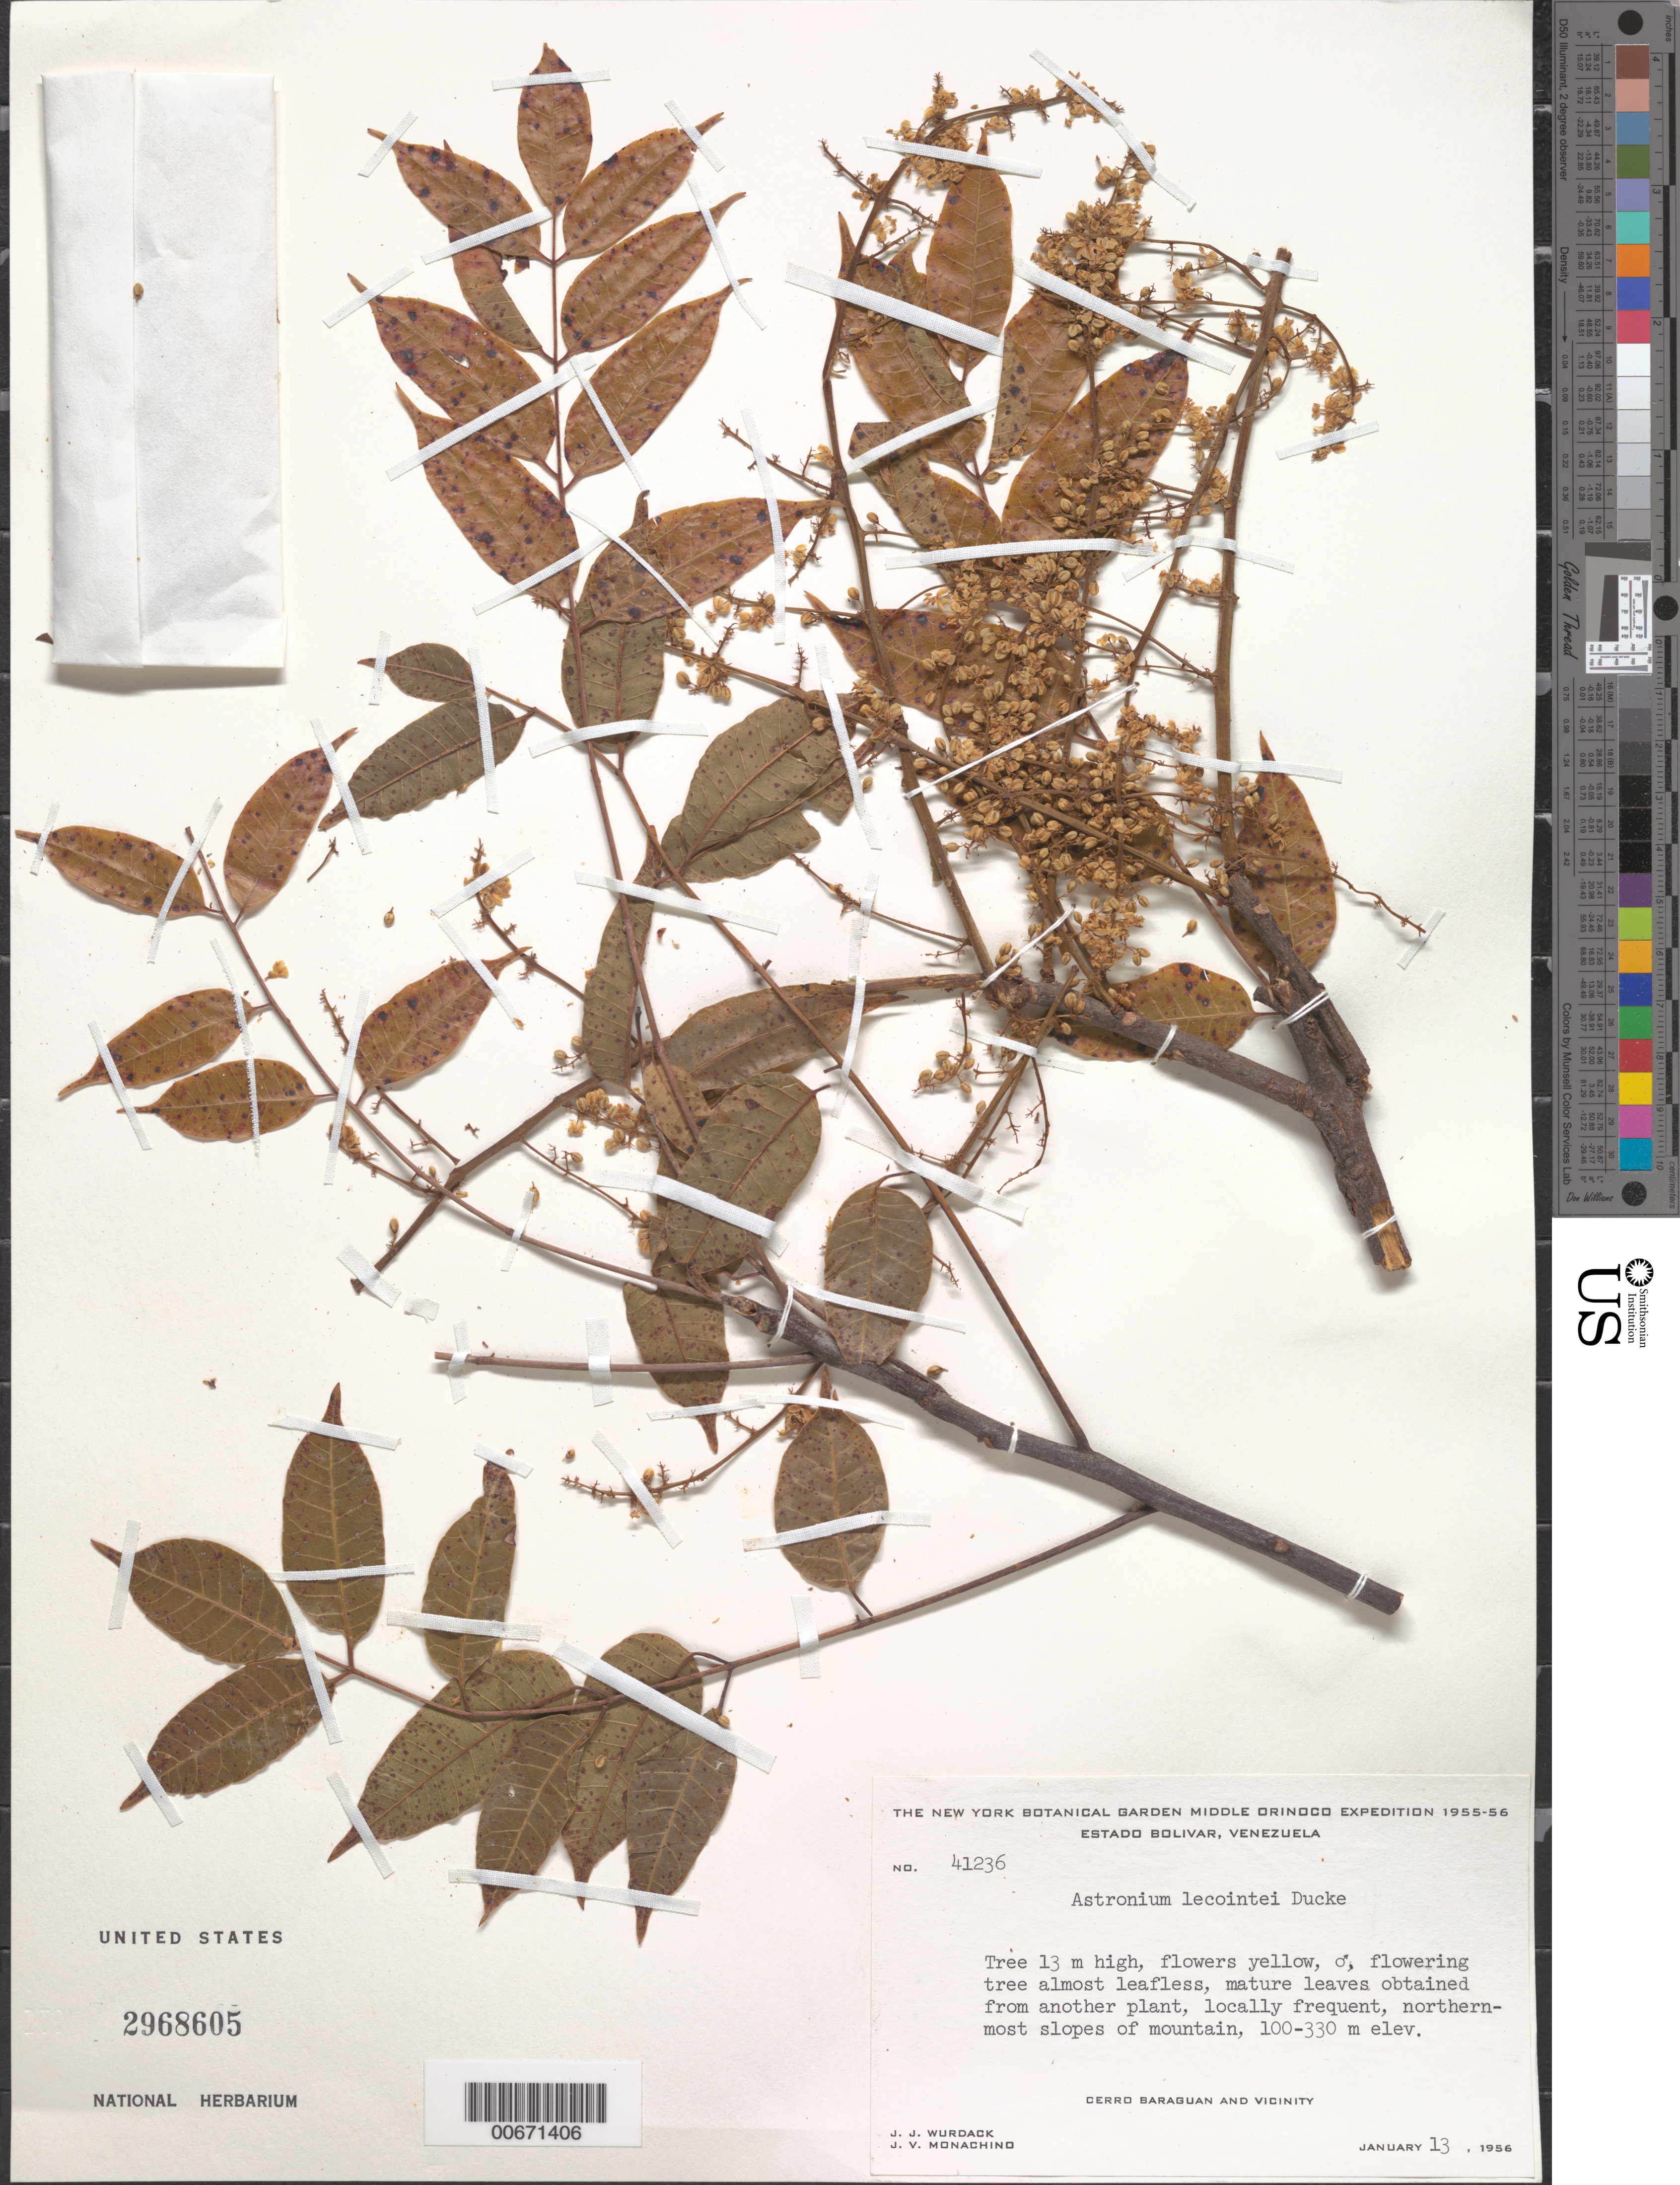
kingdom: Plantae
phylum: Tracheophyta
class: Magnoliopsida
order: Sapindales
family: Anacardiaceae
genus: Astronium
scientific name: Astronium lecointei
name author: Ducke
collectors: J. J. Wurdack & J. V. Monachino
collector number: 41236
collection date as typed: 13-Jan-56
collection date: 1956-01-13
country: Venezuela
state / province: Bolívar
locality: Cerro Baraguan and vicinity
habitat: Northernmost slopes of mountain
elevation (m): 100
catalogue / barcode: US 2968605